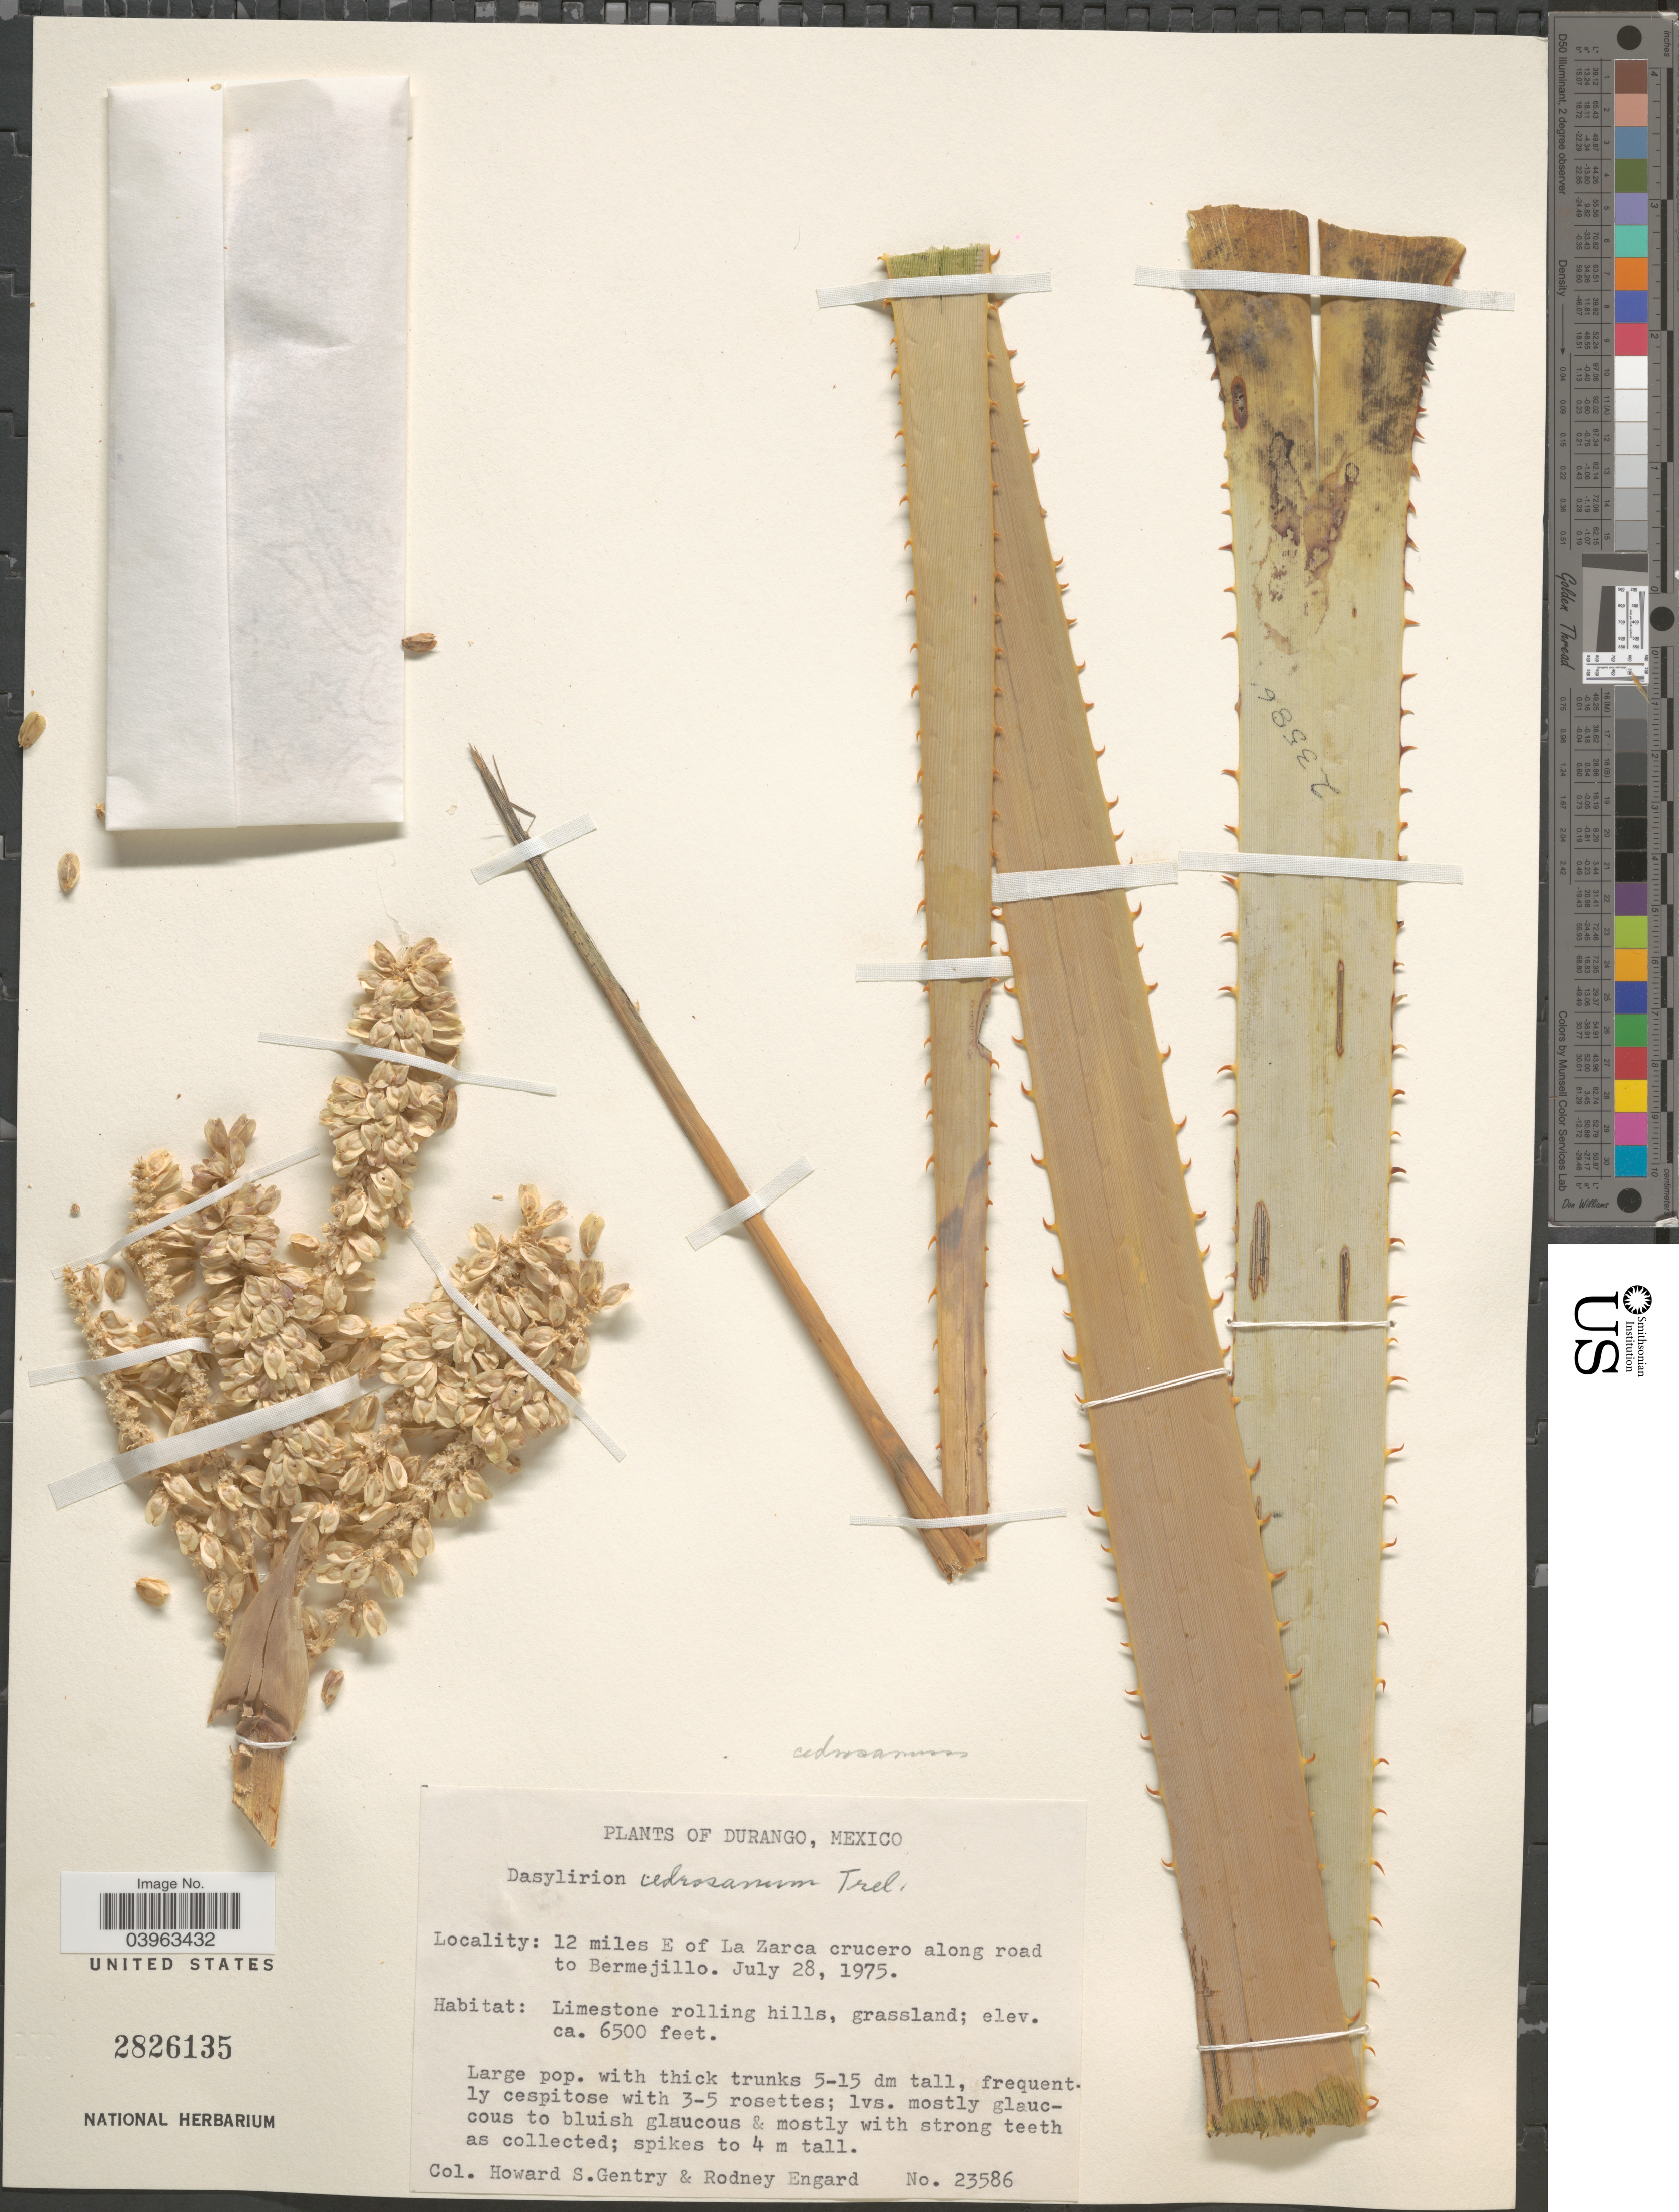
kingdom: Plantae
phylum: Tracheophyta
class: Liliopsida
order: Asparagales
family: Asparagaceae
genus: Dasylirion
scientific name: Dasylirion cedrosanum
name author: Trel.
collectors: H. S. Gentry & R. Engard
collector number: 23586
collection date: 1975-07-28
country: Mexico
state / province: Durango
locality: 12 miles E of La Zarca crucero along road to Bermejillo. Limestone rolling hills, grassland.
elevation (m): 1981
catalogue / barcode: US 2826135